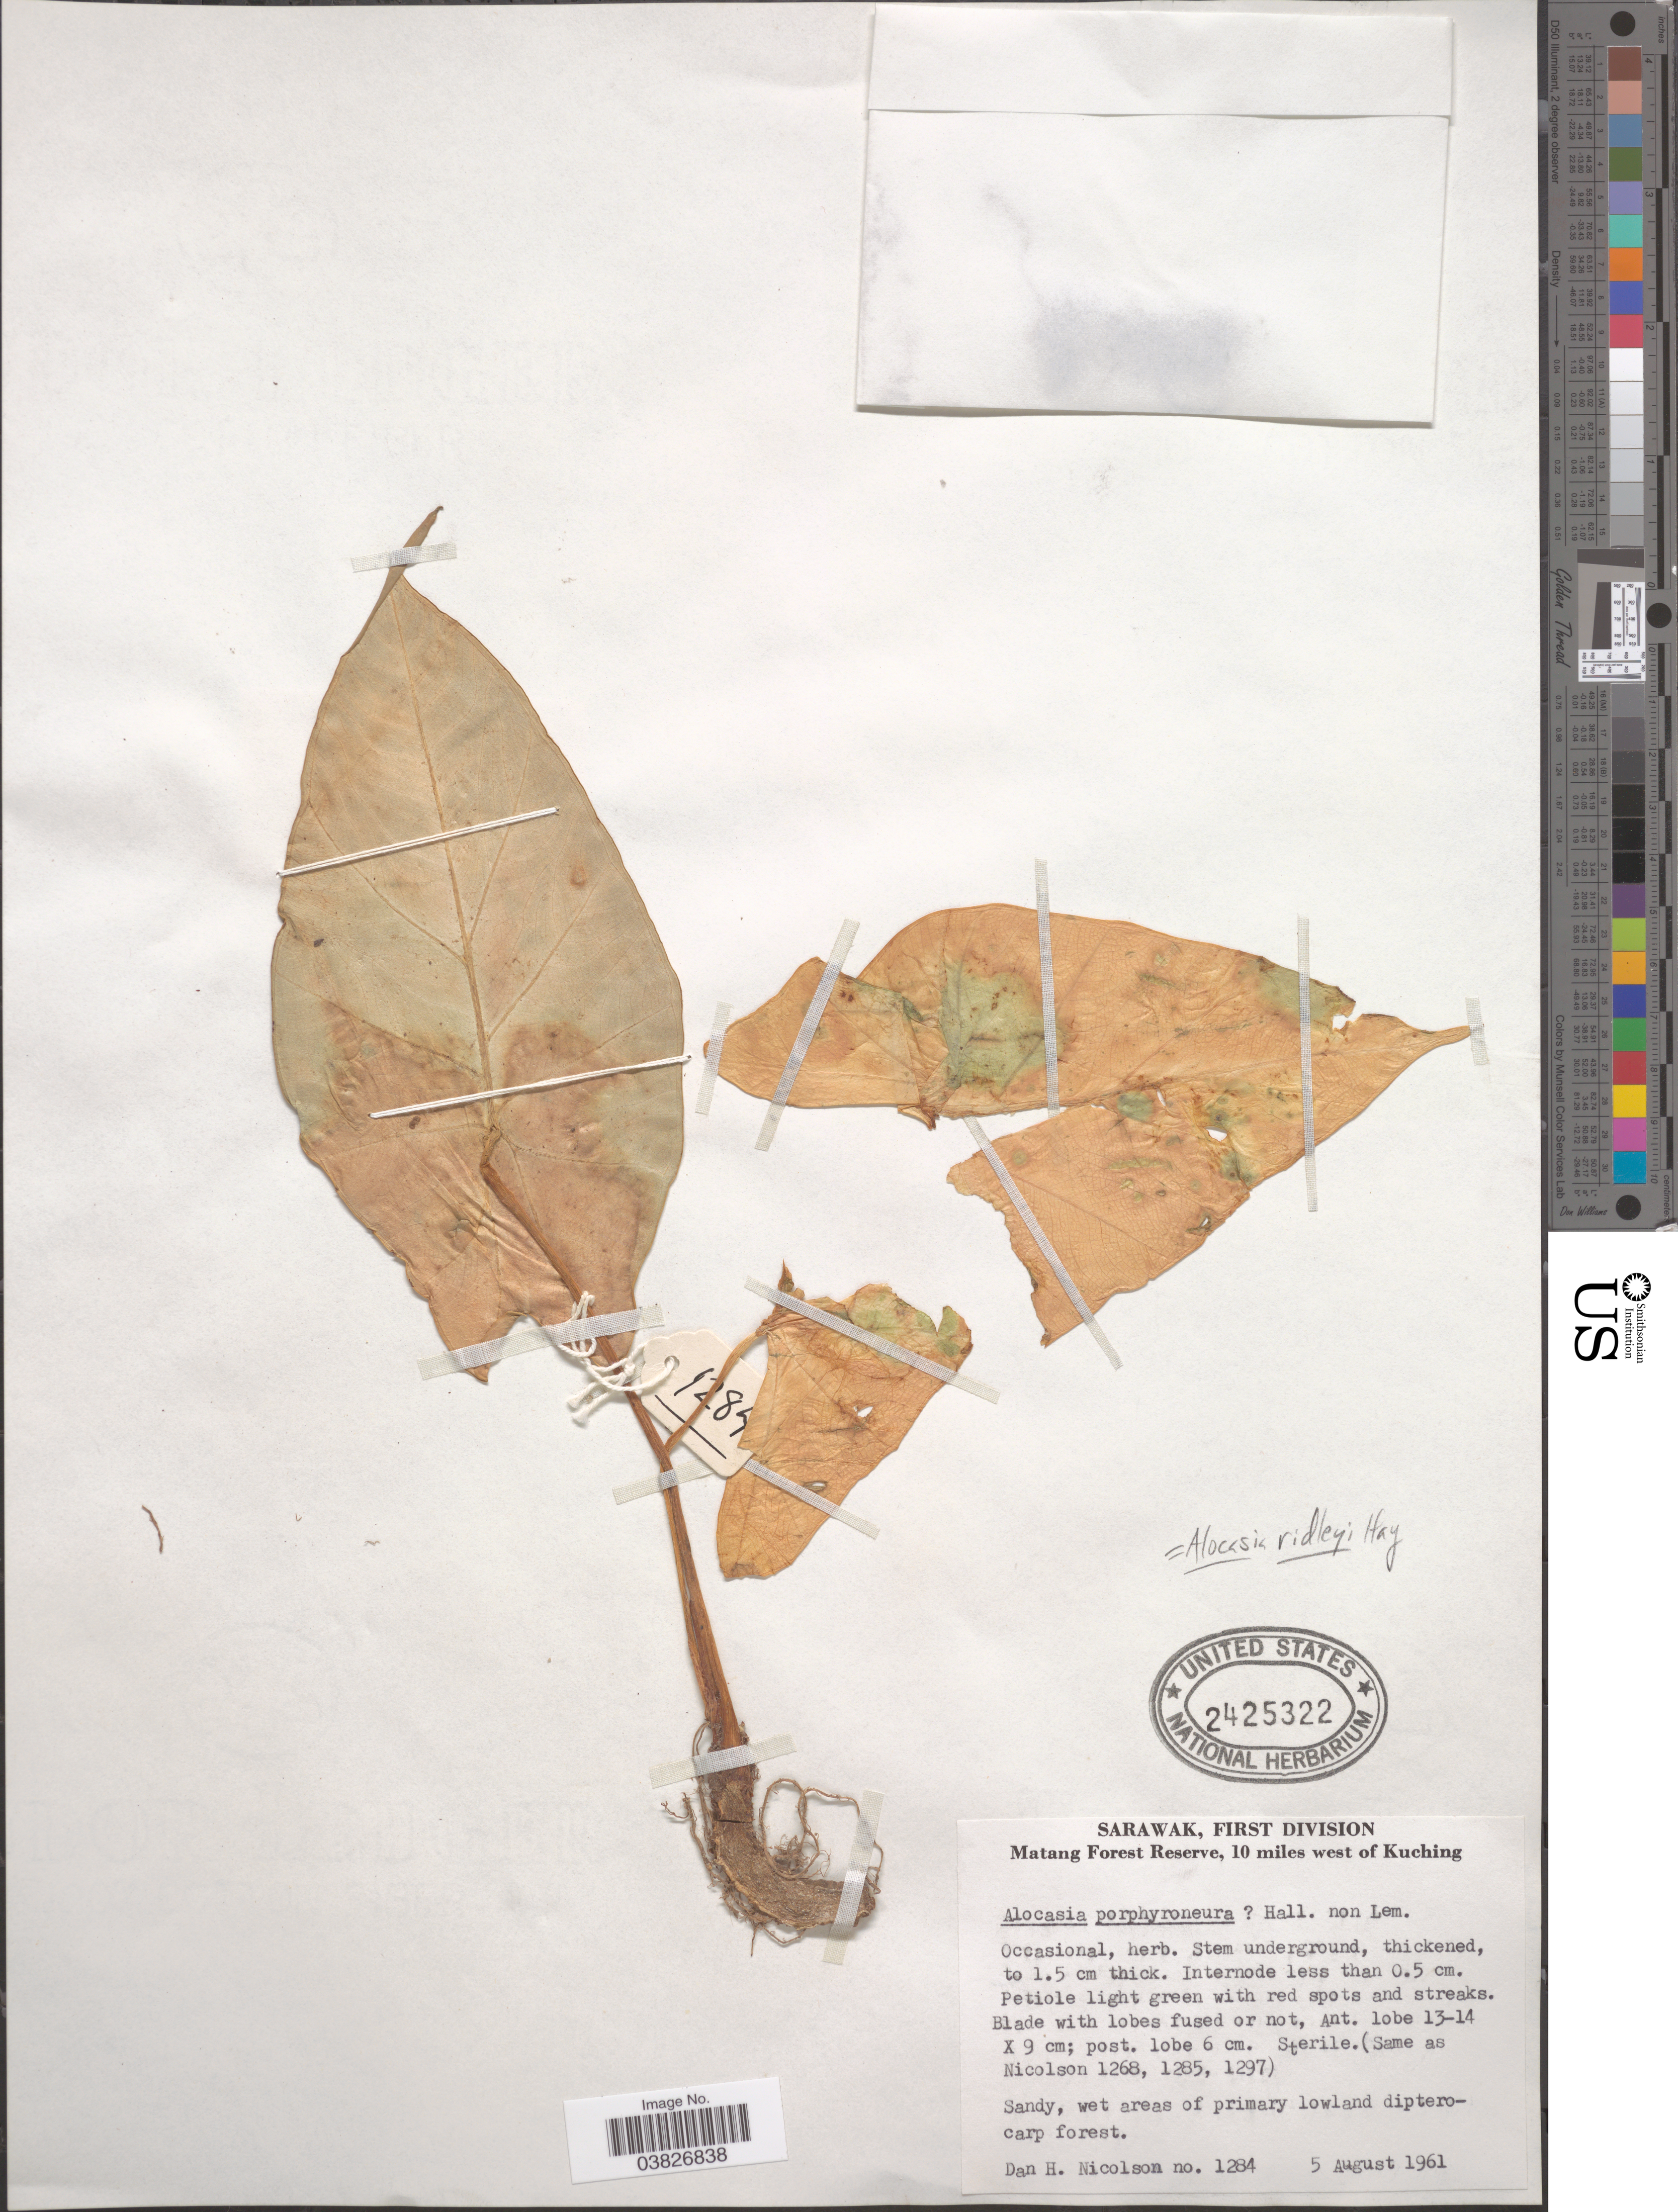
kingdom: Plantae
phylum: Tracheophyta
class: Liliopsida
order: Alismatales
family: Araceae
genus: Alocasia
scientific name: Alocasia ridleyi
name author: A. Hay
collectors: D. H. Nicolson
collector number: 1284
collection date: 1961-08-05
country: Malaysia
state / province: Sarawak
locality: First Division. Matang Forest Reserve, 10 miles west of Kuching.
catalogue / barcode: US 2425322